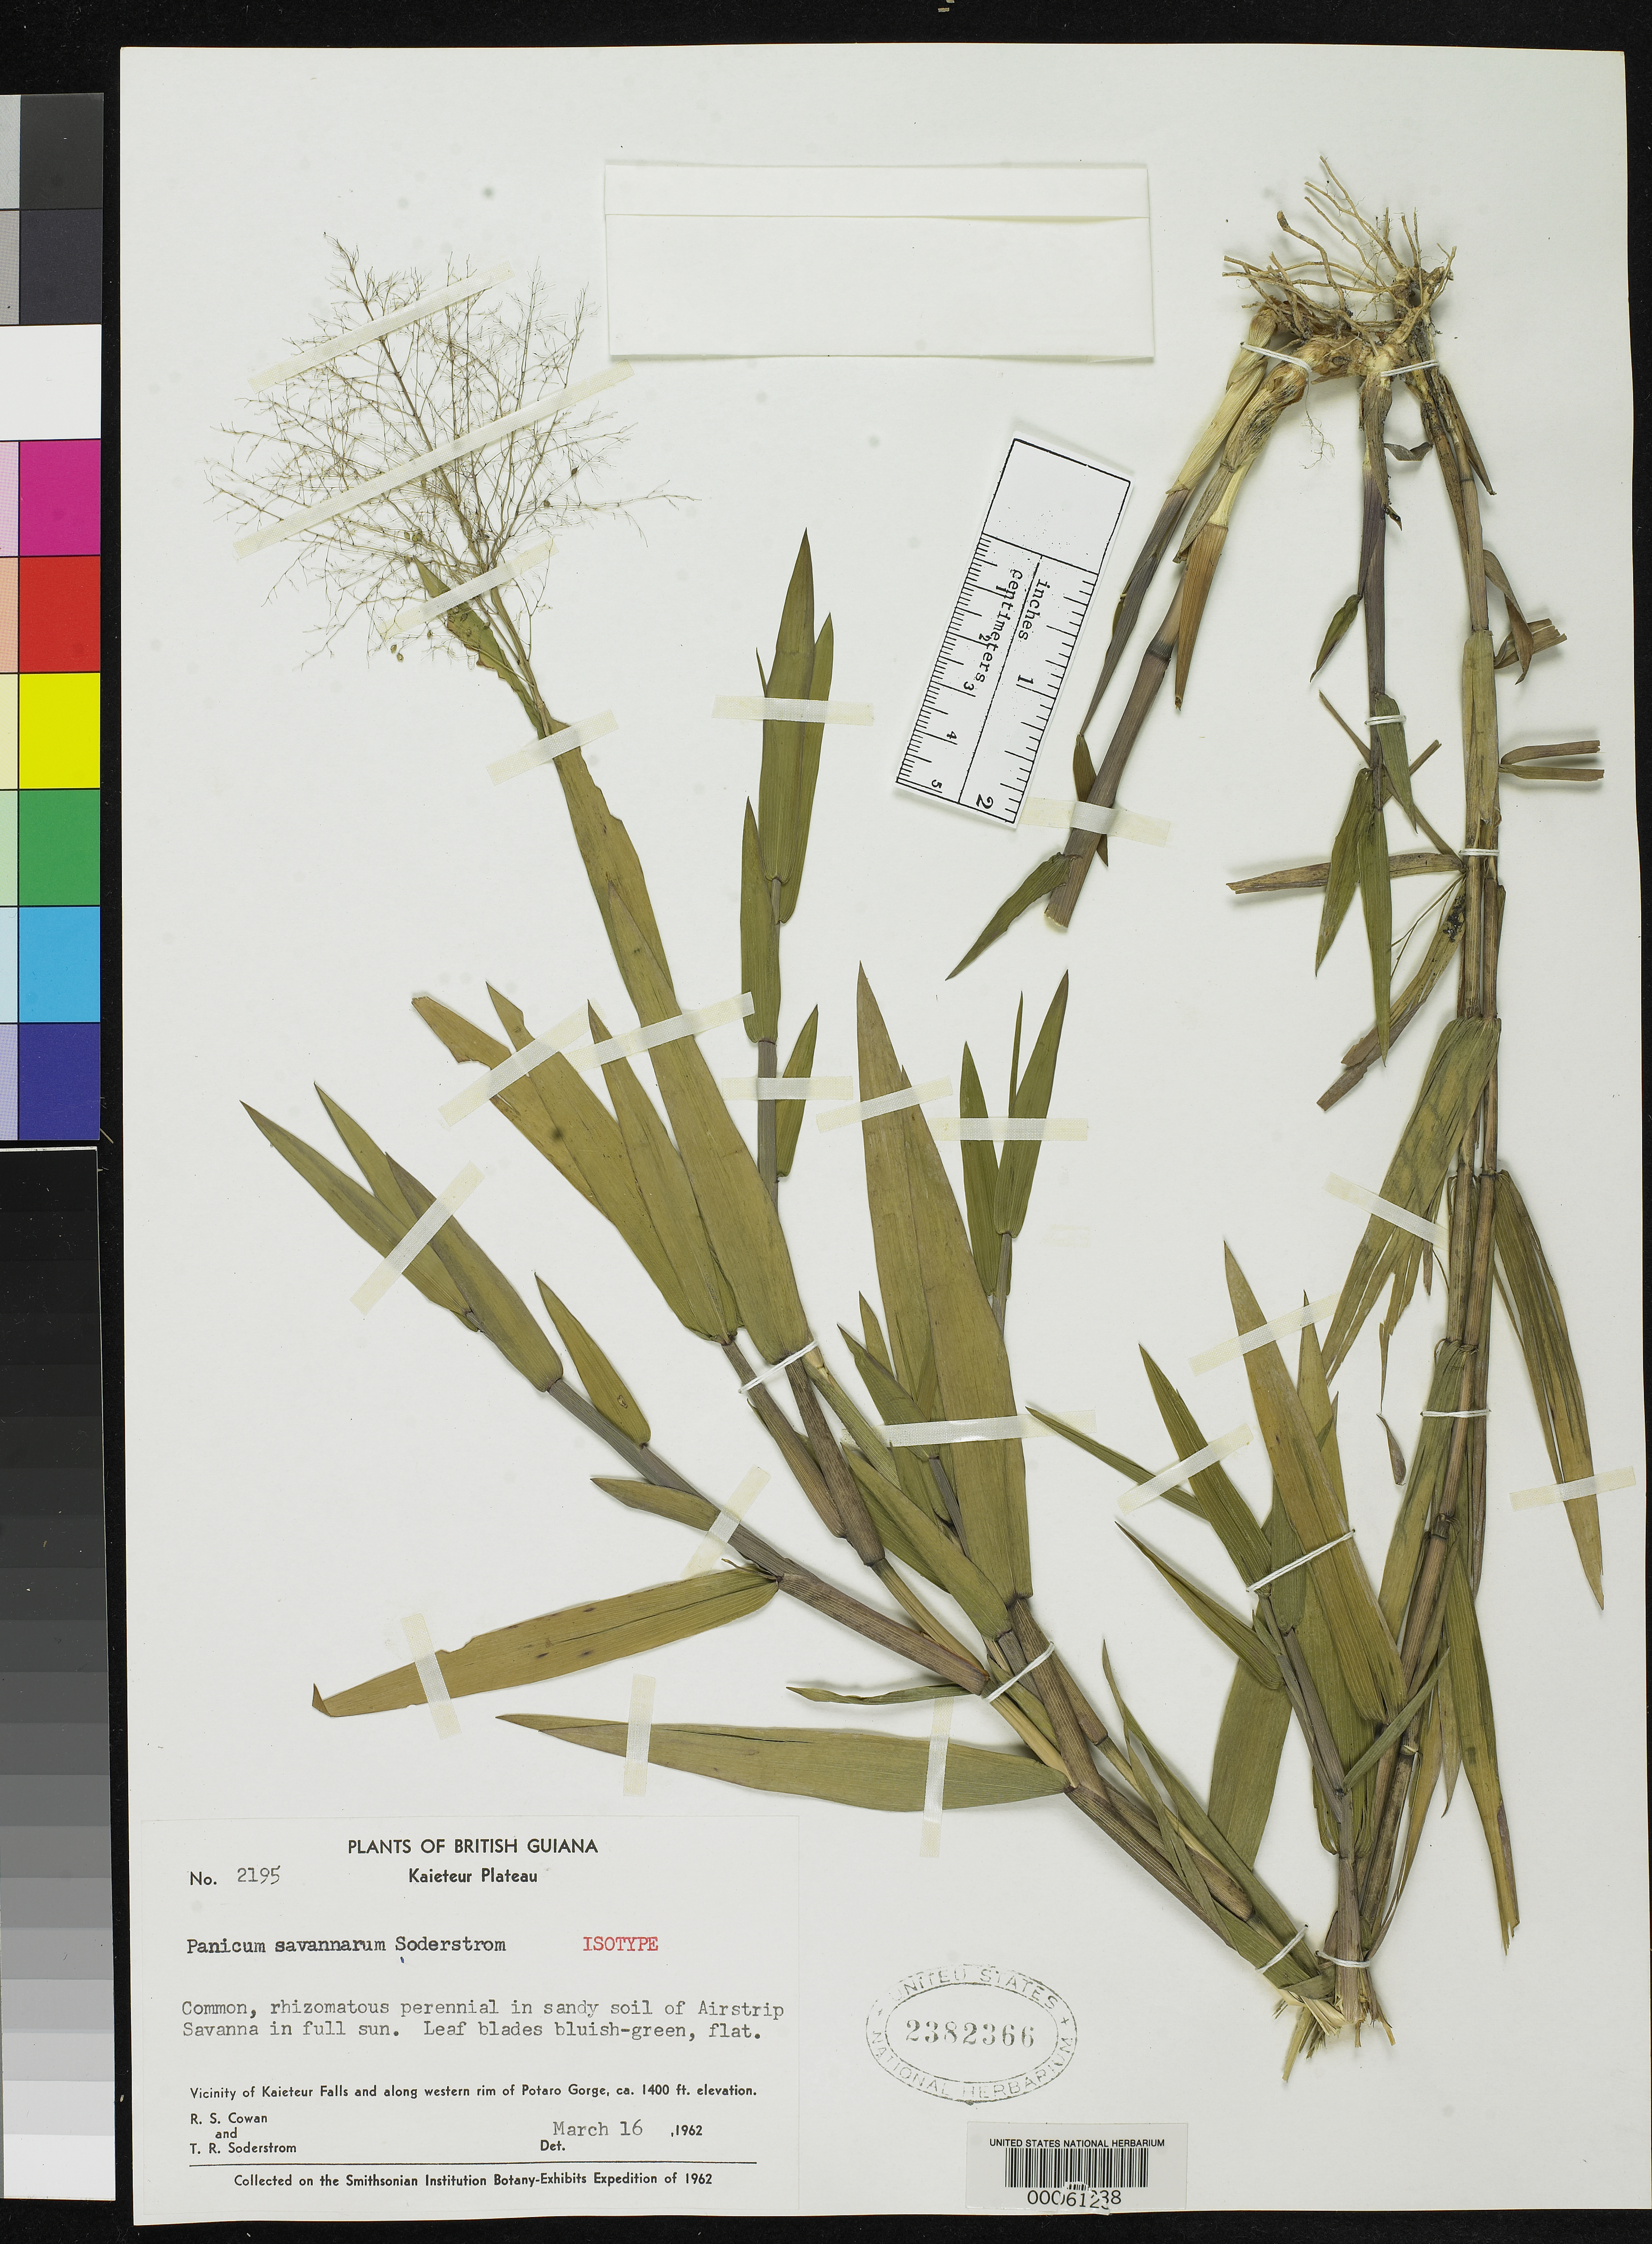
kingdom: Plantae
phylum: Tracheophyta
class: Liliopsida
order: Poales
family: Poaceae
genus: Panicum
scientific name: Panicum savannarum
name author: Soderstr.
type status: Isotype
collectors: R. S. Cowan & T. R. Soderstrom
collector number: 2195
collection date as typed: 16 Mar 1962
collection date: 1962-03-16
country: Guyana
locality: Airstrip savanna.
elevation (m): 427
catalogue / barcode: US 2382366